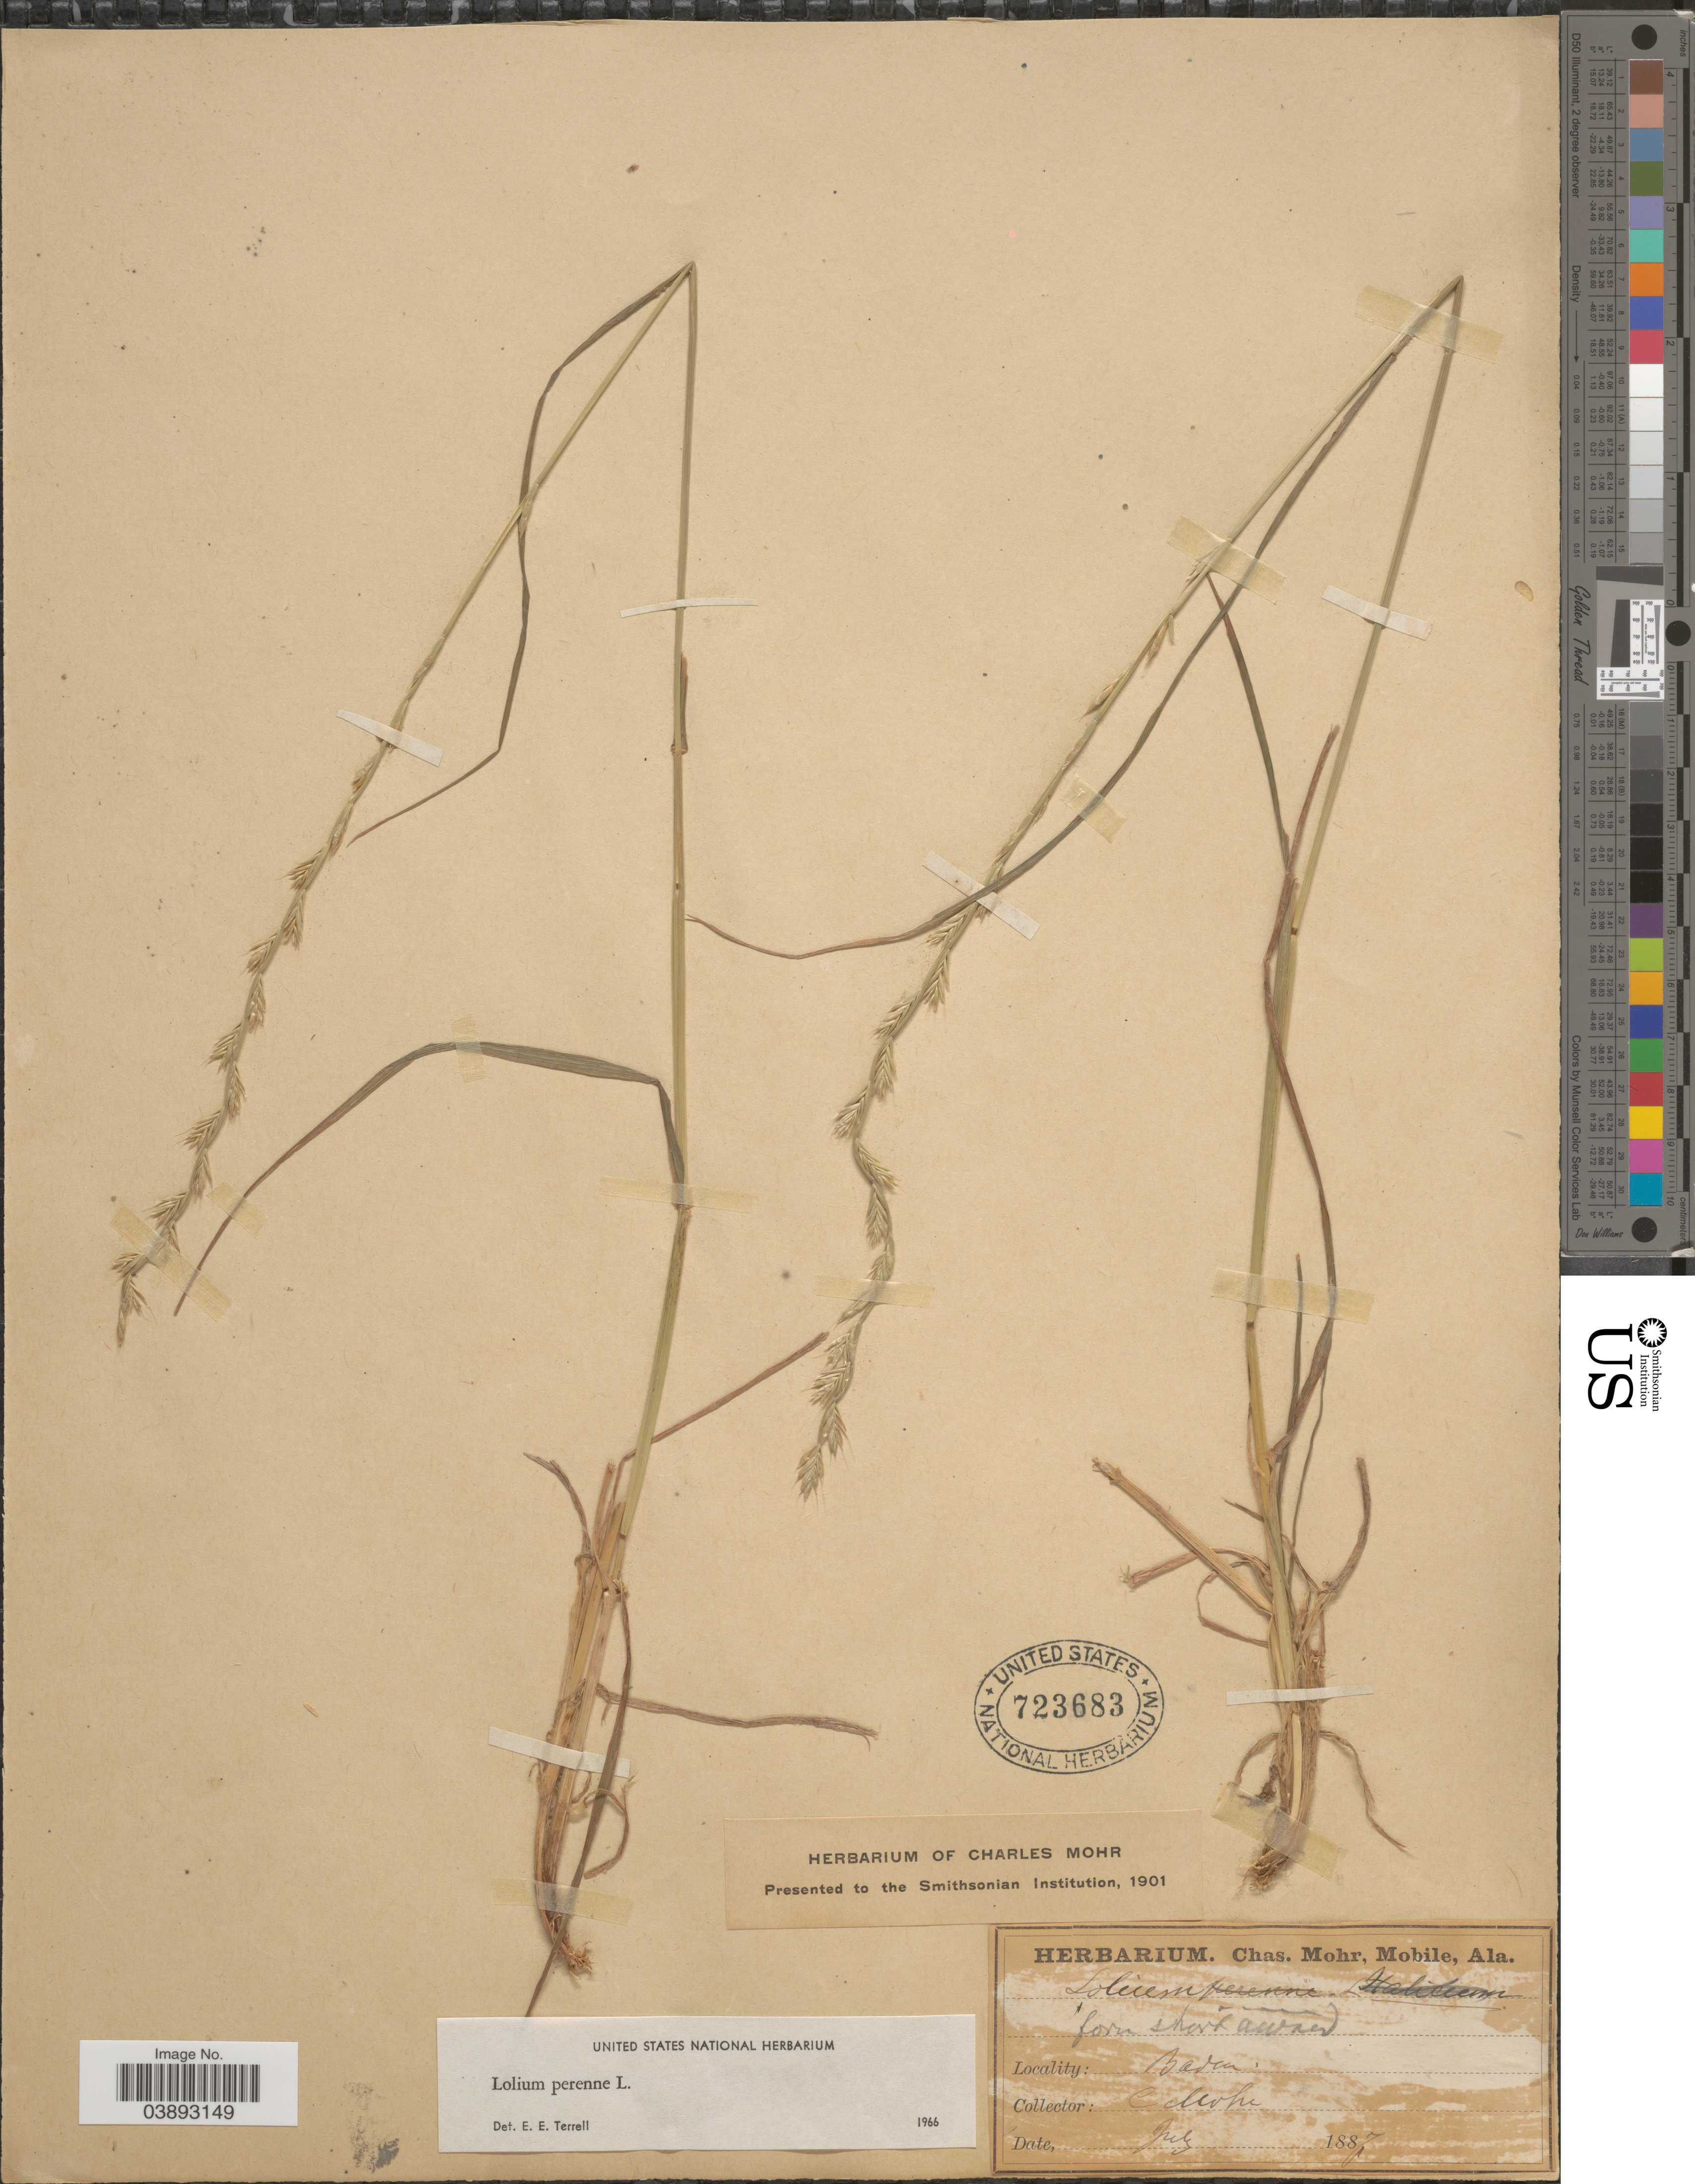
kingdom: Plantae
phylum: Tracheophyta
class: Liliopsida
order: Poales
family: Poaceae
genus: Lolium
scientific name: Lolium perenne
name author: L.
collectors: Mohr, C. T. (herbarium)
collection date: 1887-07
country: Germany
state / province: Baden-Württemberg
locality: Baden.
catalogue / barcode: US 723683